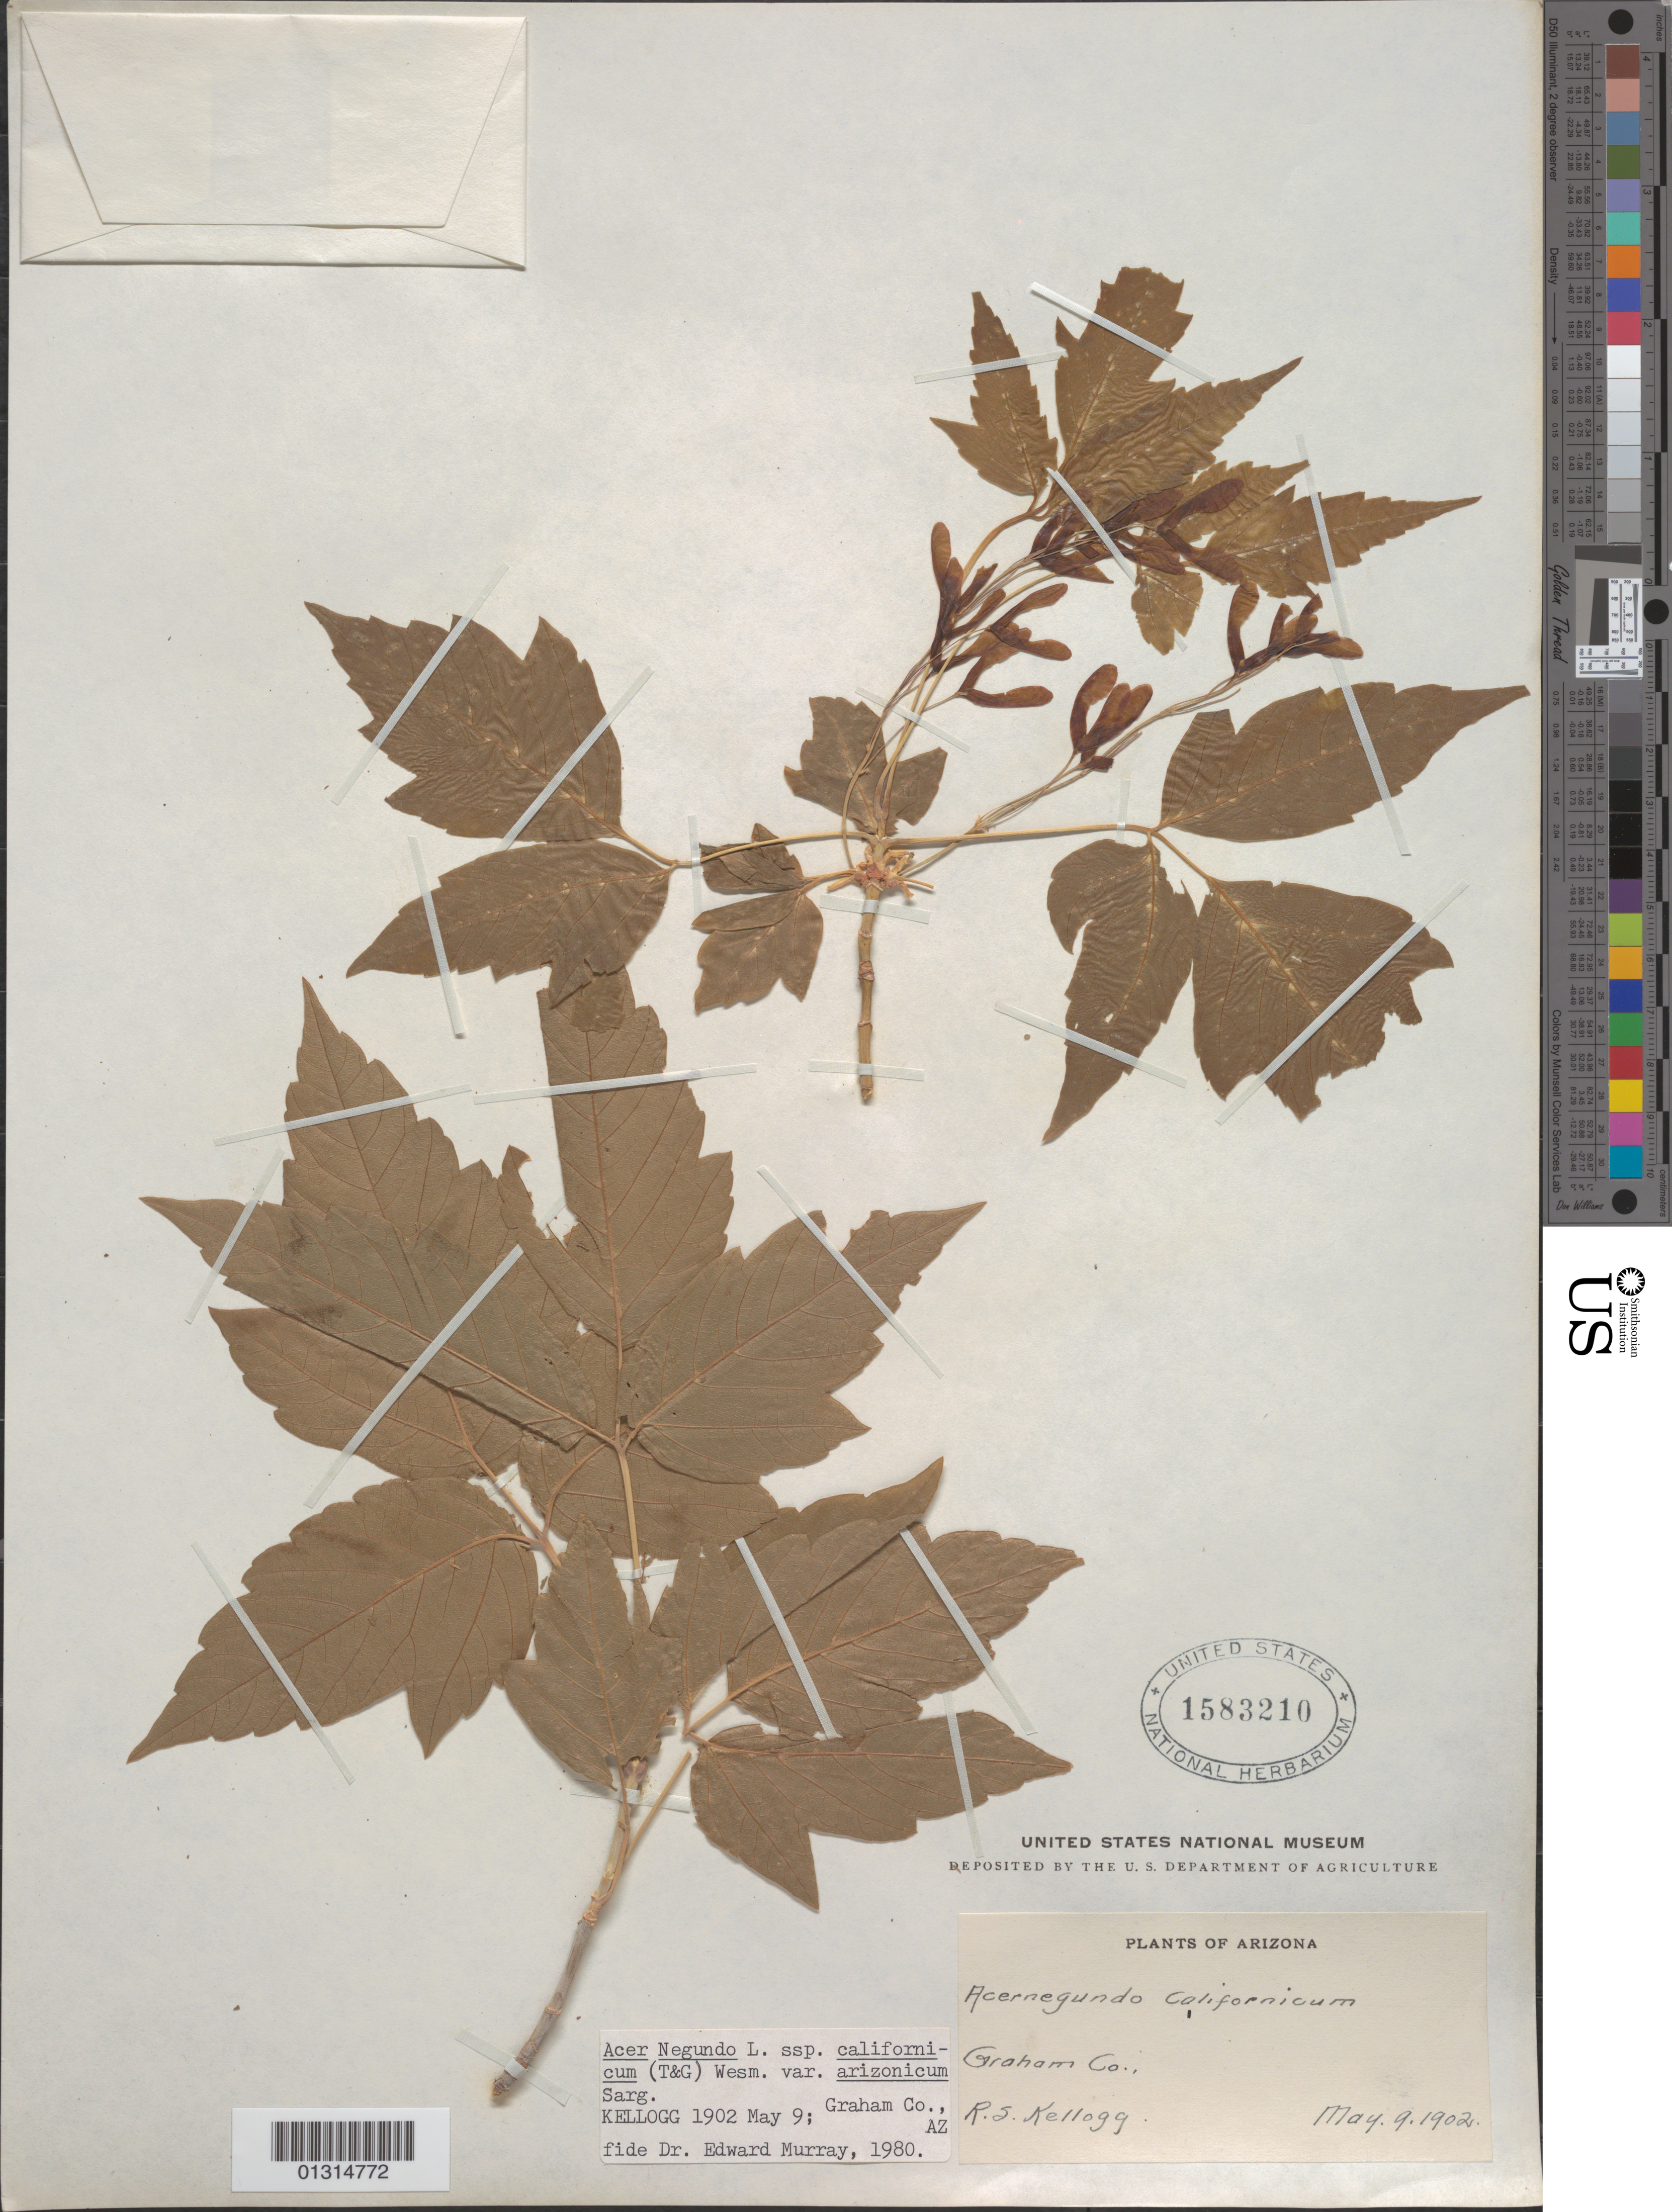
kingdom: Plantae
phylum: Tracheophyta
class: Magnoliopsida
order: Sapindales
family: Sapindaceae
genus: Acer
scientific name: Acer negundo subsp. californicum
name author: (Torr. & A. Gray) Wesm.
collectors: R. Kellogg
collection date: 1902-05-09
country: United States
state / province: Arizona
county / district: Graham County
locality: Graham County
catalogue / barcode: US 1583210